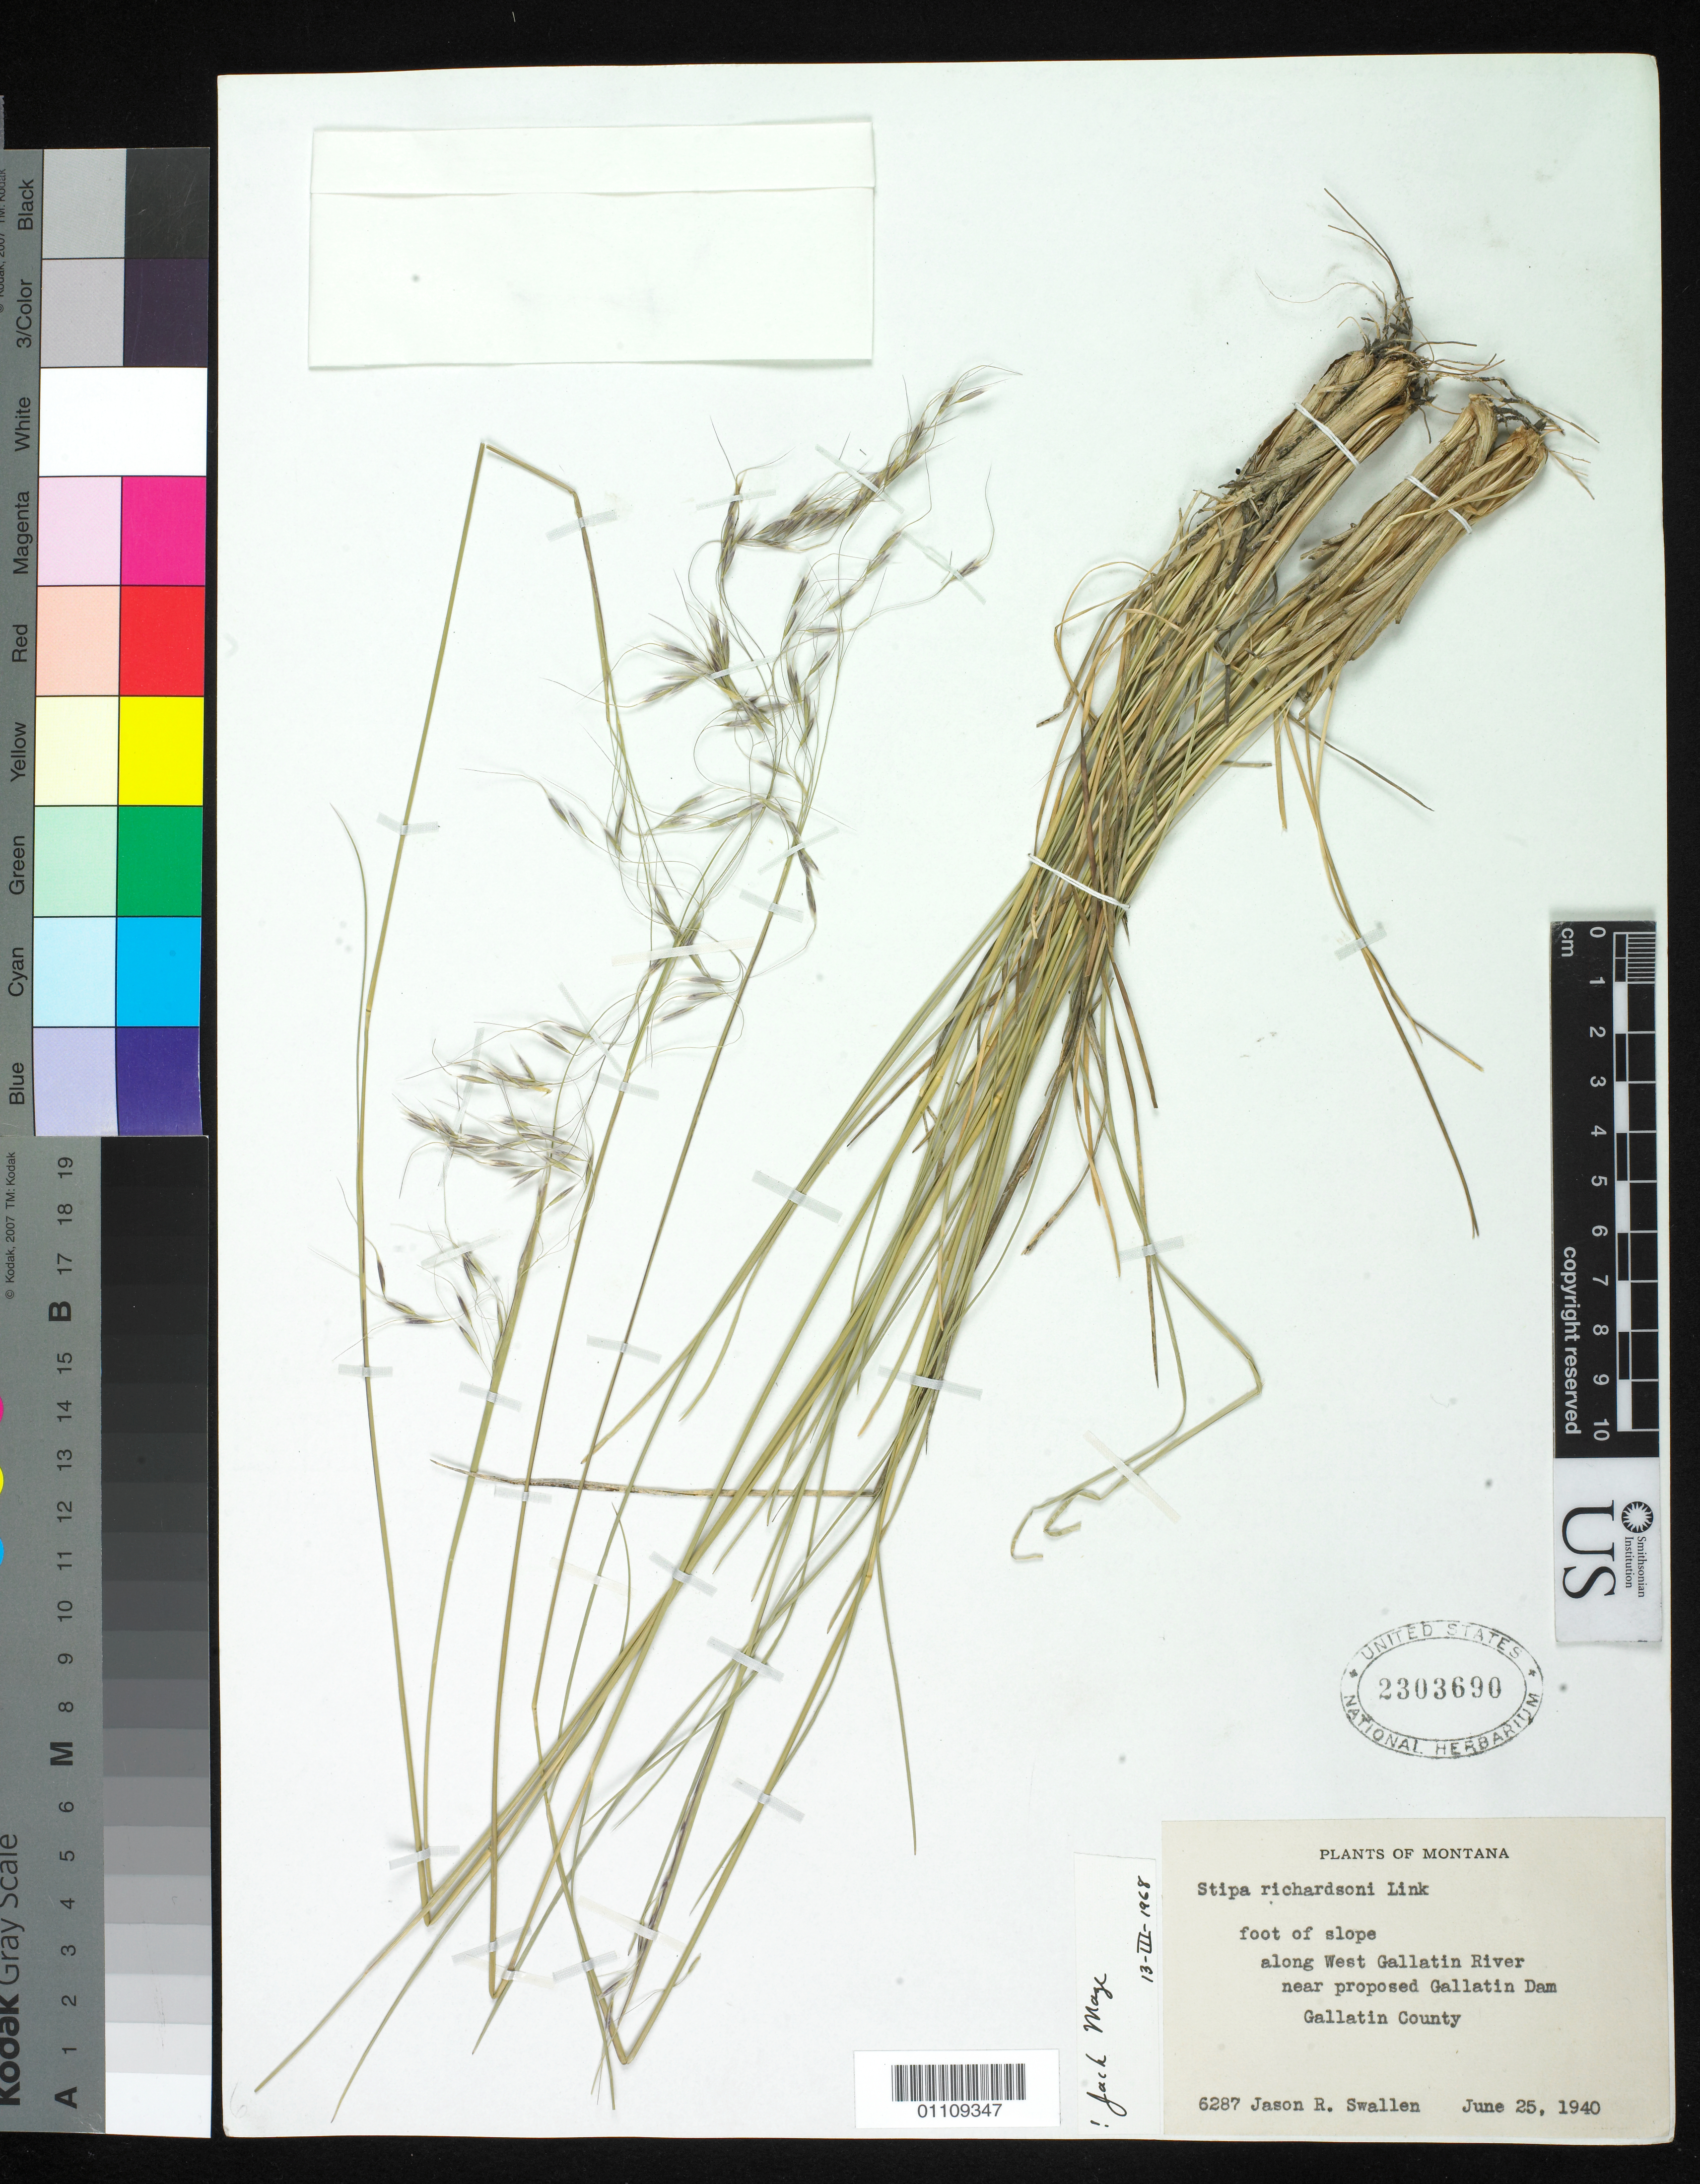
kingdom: Plantae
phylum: Tracheophyta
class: Liliopsida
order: Poales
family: Poaceae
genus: Eriocoma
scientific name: Eriocoma richardsonii ined.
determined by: Poaceae Reorganization Project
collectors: J. R. Swallen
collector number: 6287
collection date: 1940-06-25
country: United States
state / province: Montana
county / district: Gallatin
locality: Near proposed Gallatin Dam, along W. Gallatin River, foot of slope.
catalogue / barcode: US 2303690